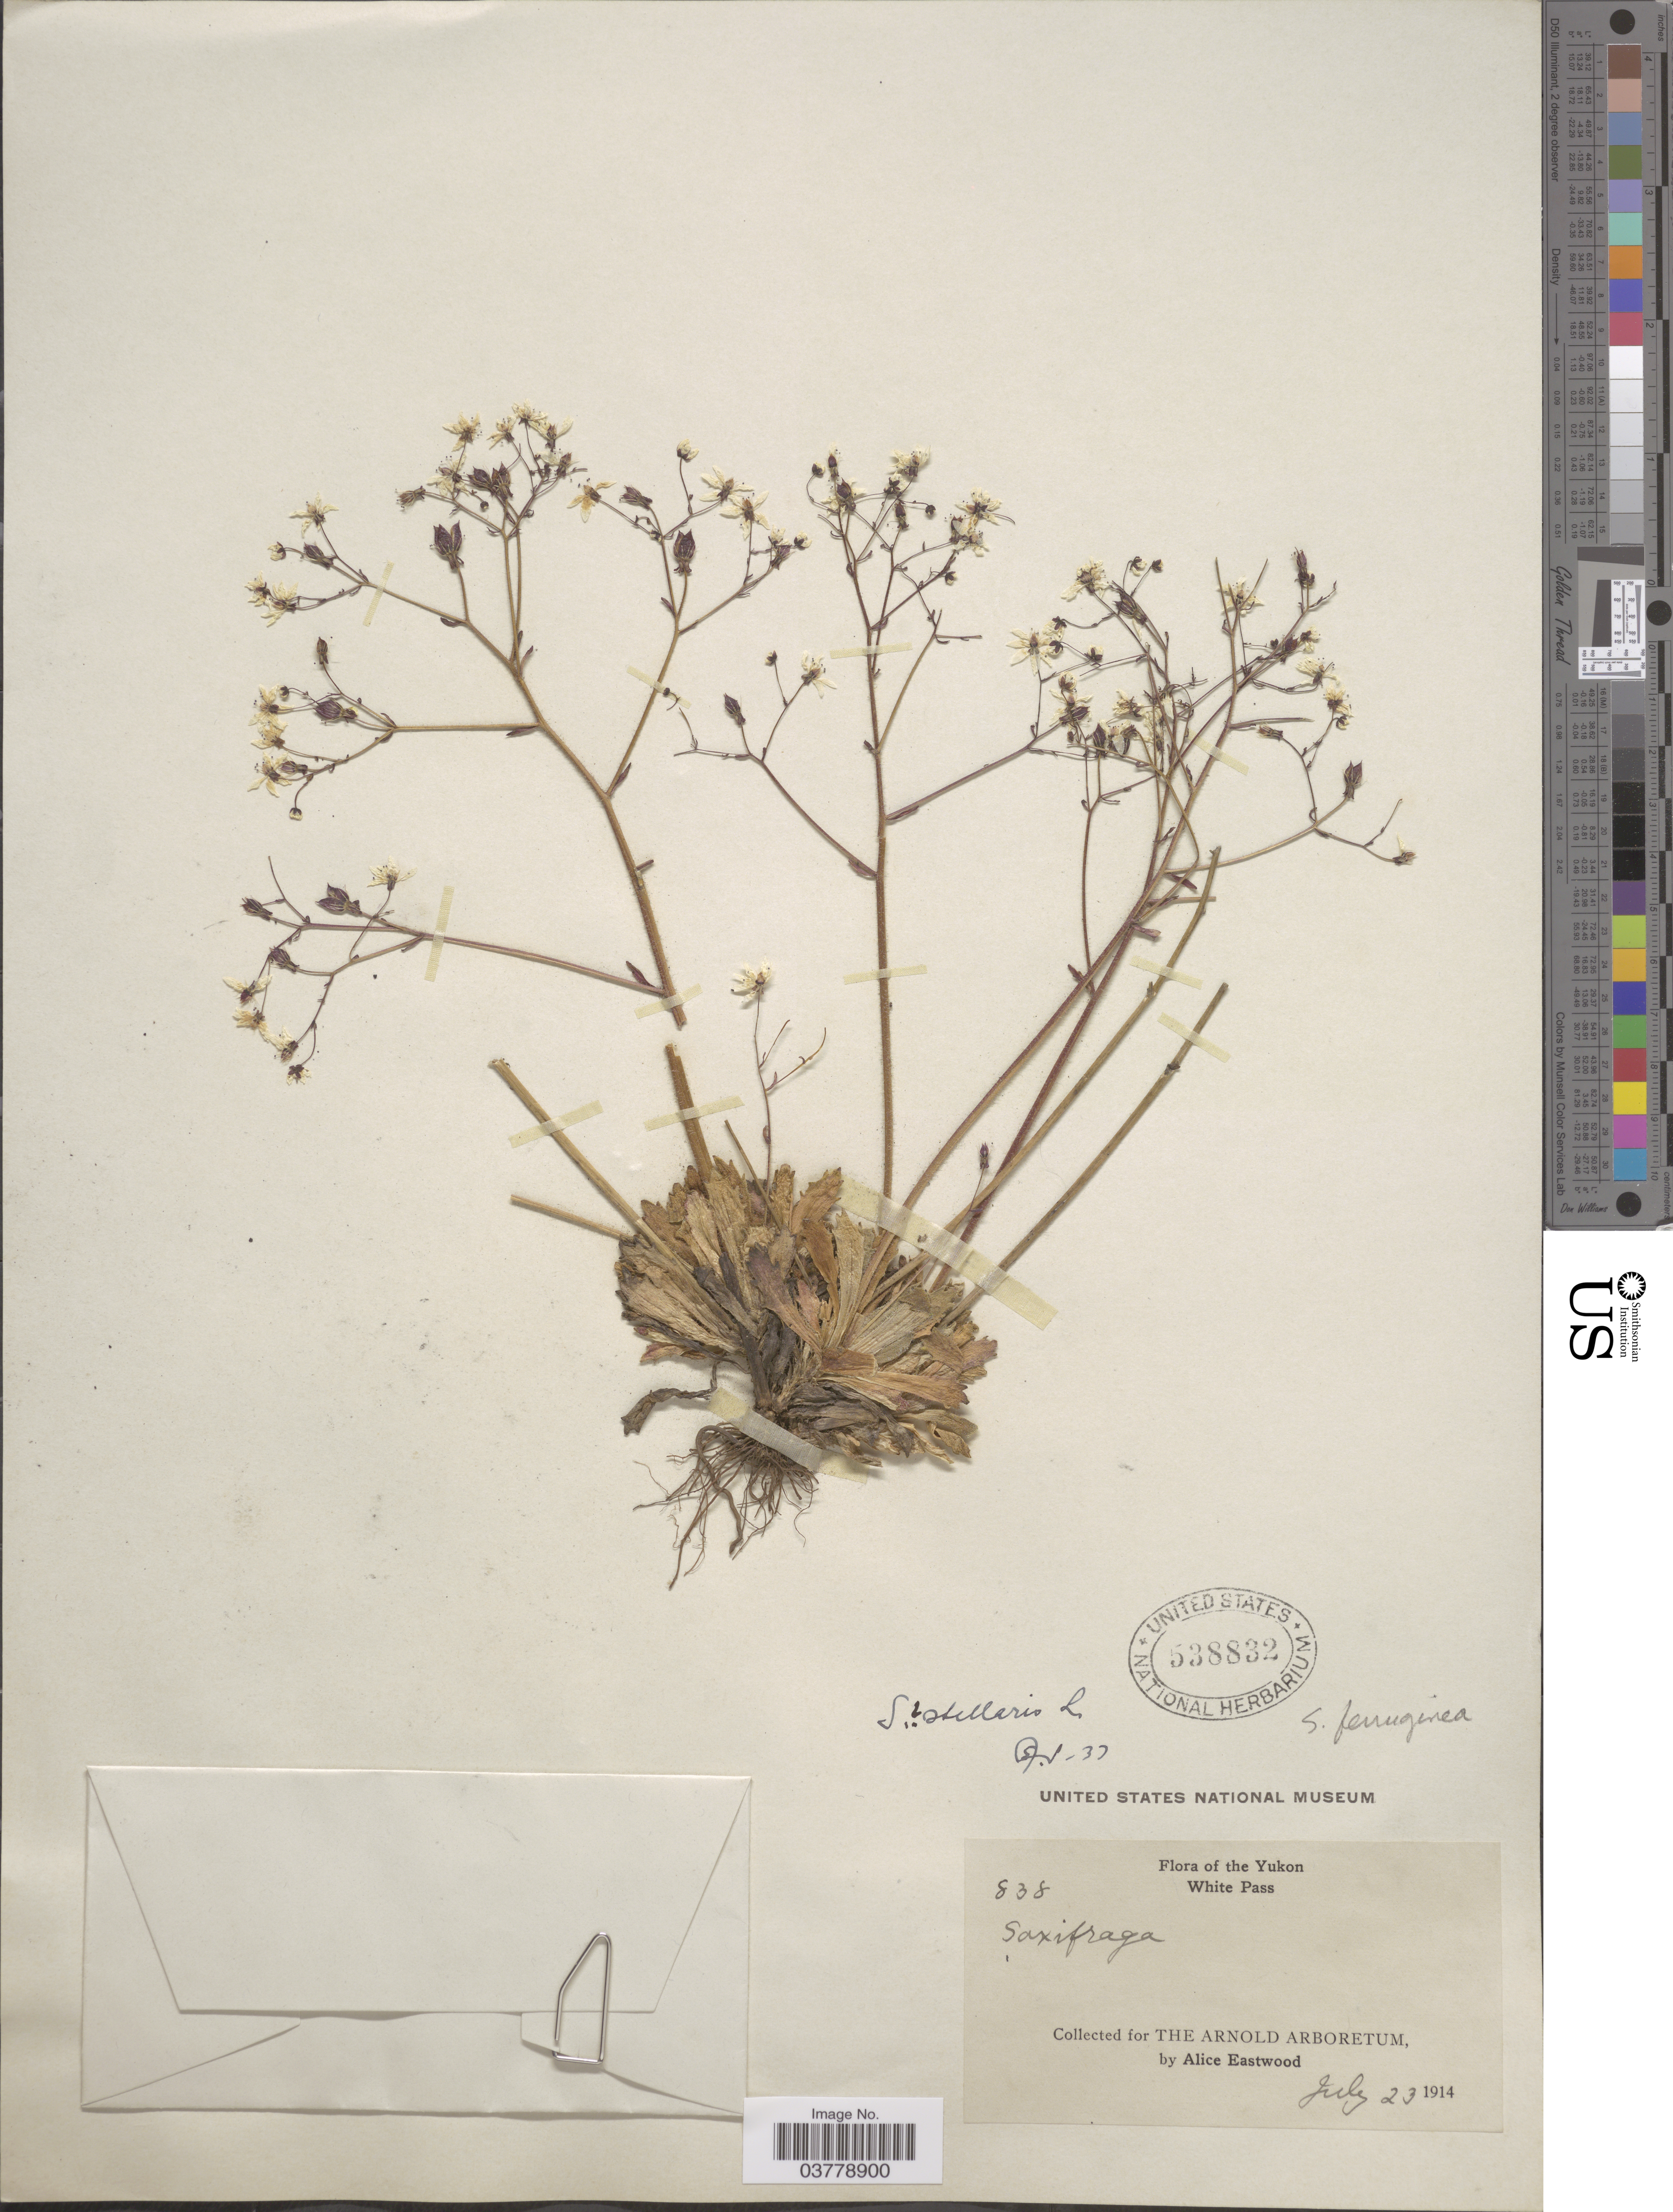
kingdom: Plantae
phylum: Tracheophyta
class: Magnoliopsida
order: Saxifragales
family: Saxifragaceae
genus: Micranthes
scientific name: Micranthes ferruginea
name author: (Graham) Brouillet & Gornall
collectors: A. Eastwood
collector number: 838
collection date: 1914-07-23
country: Canada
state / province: Yukon Territory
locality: The Yukon. White Pass.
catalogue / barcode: US 538832